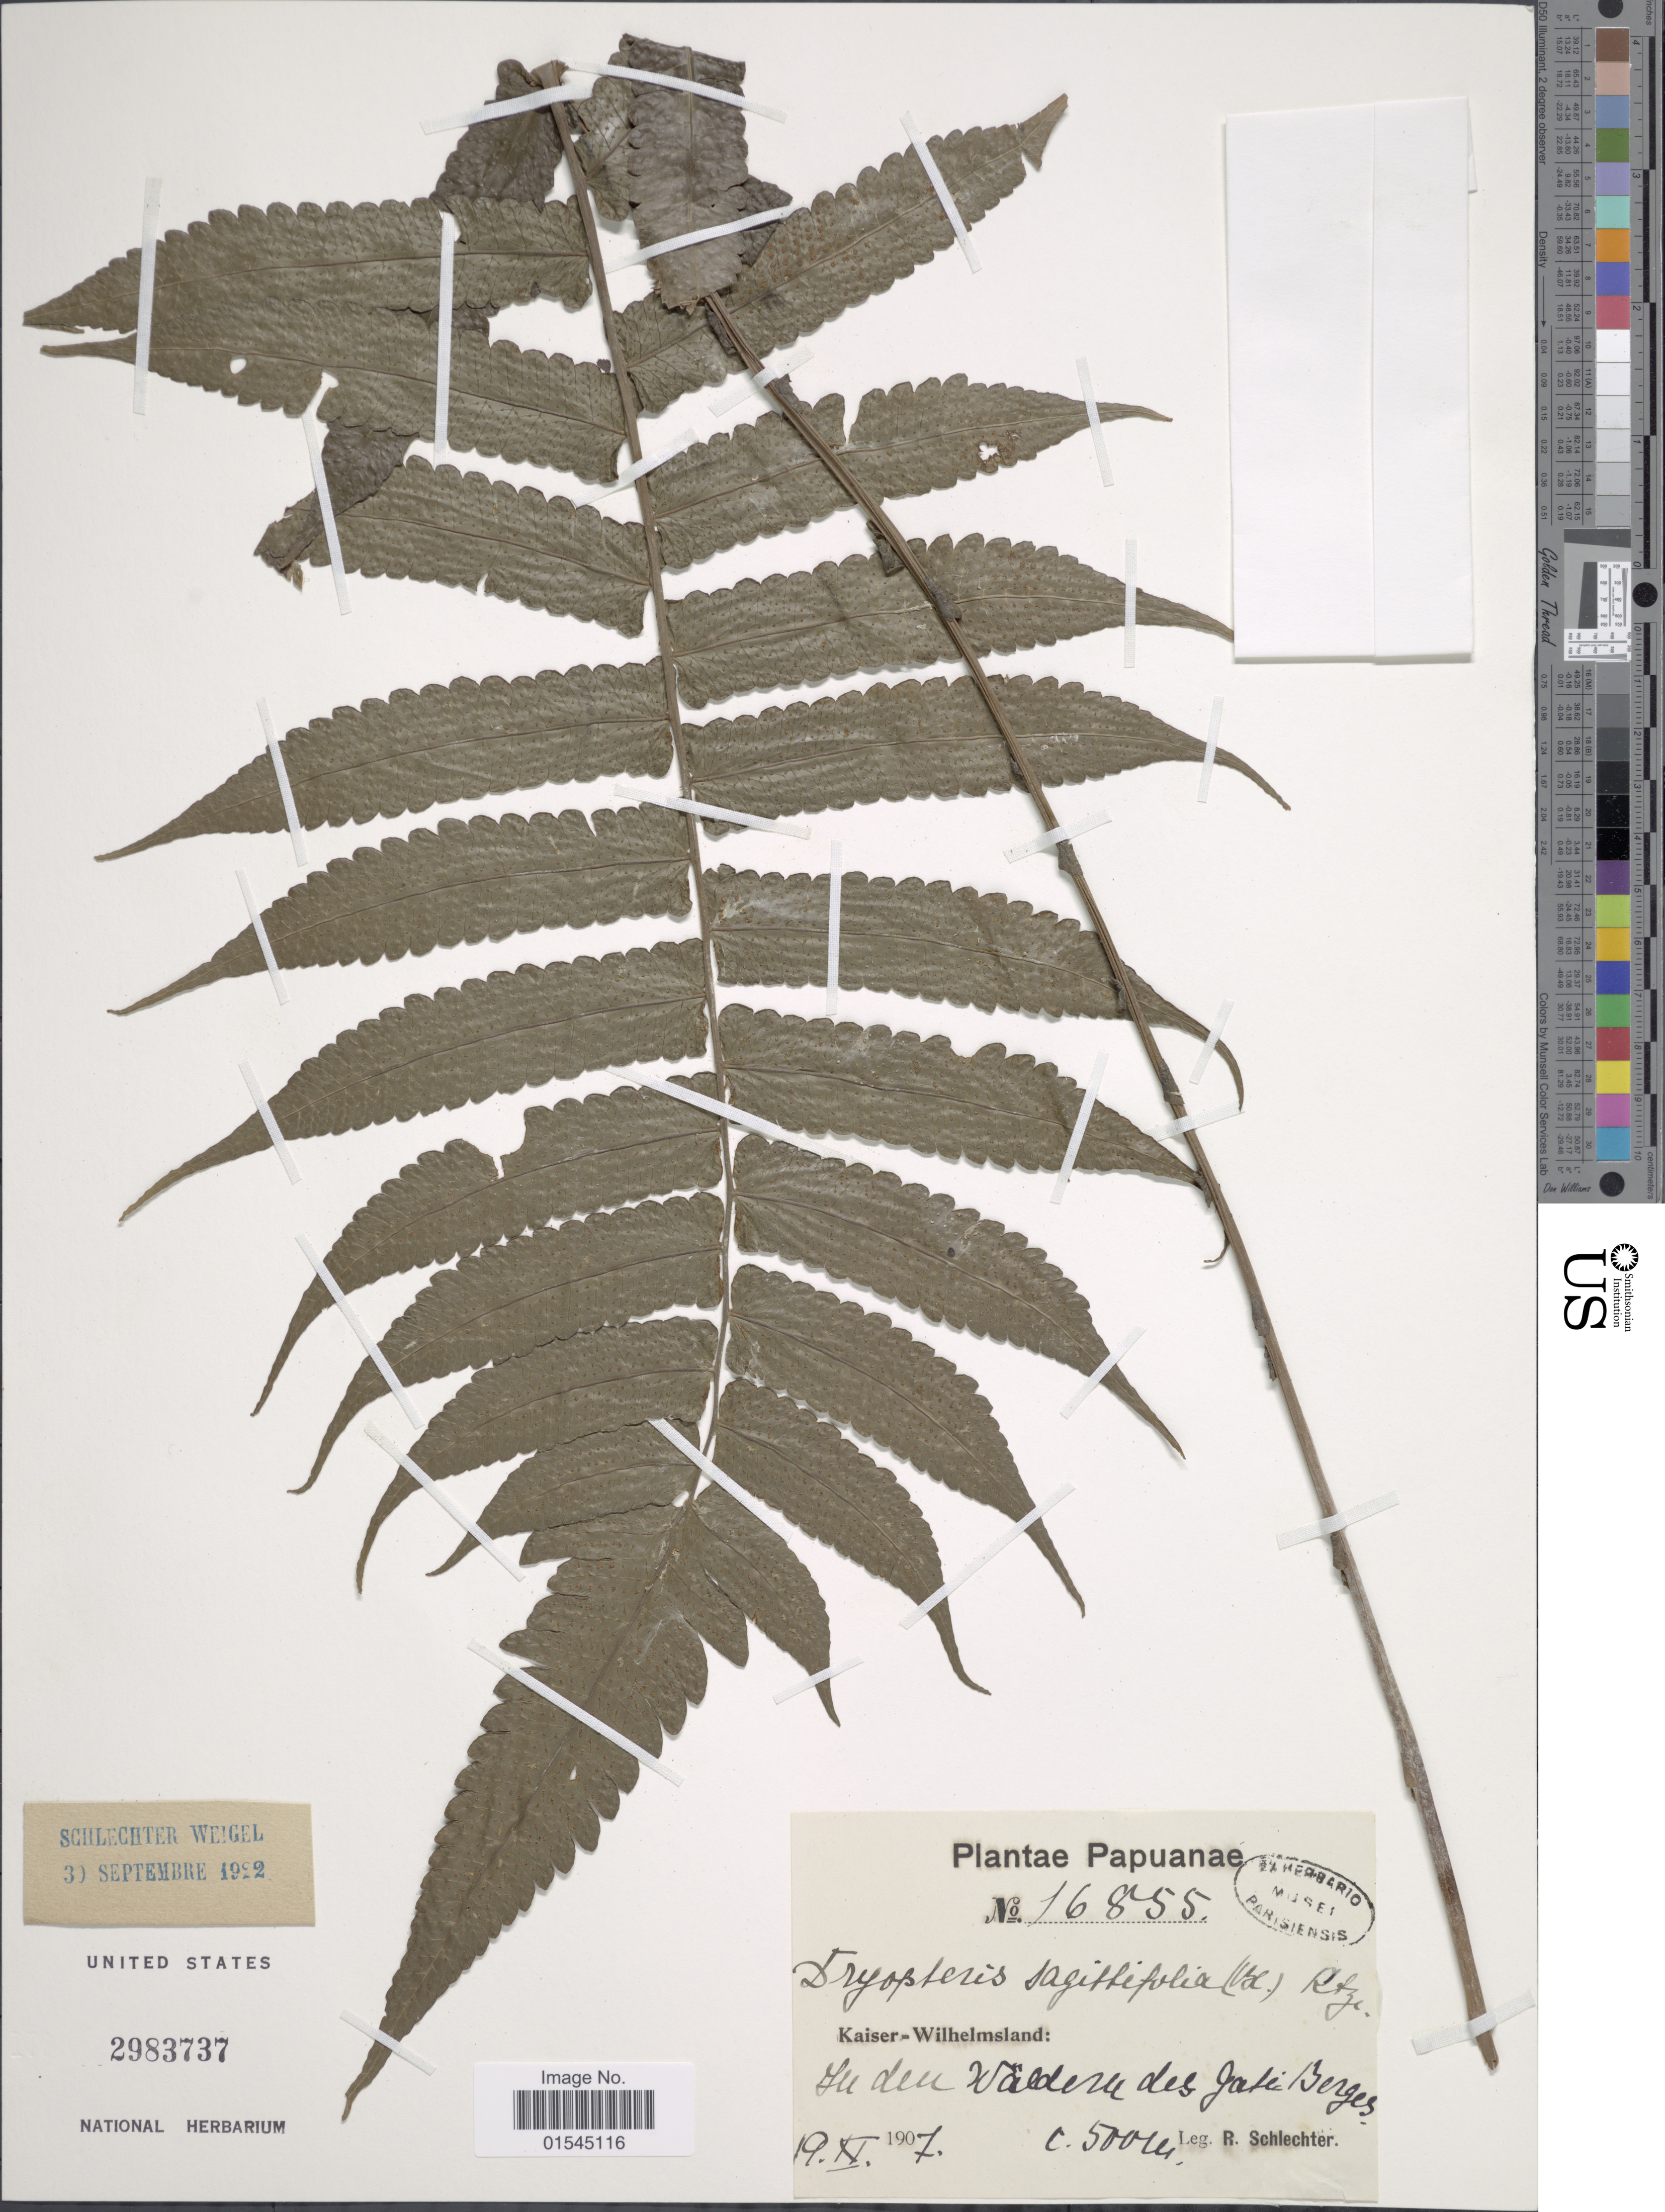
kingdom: Plantae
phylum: Tracheophyta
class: Polypodiopsida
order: Polypodiales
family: Thelypteridaceae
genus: Sphaerostephanos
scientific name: Sphaerostephanos sagittifolius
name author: (Blume) Holttum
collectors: F. R. R. Schlechter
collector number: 16855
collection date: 1907-11-19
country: Papua New Guinea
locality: Kaiser-Wilhelmsland: In den Wäldern des Gatu Berges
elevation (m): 500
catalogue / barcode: US 2983737